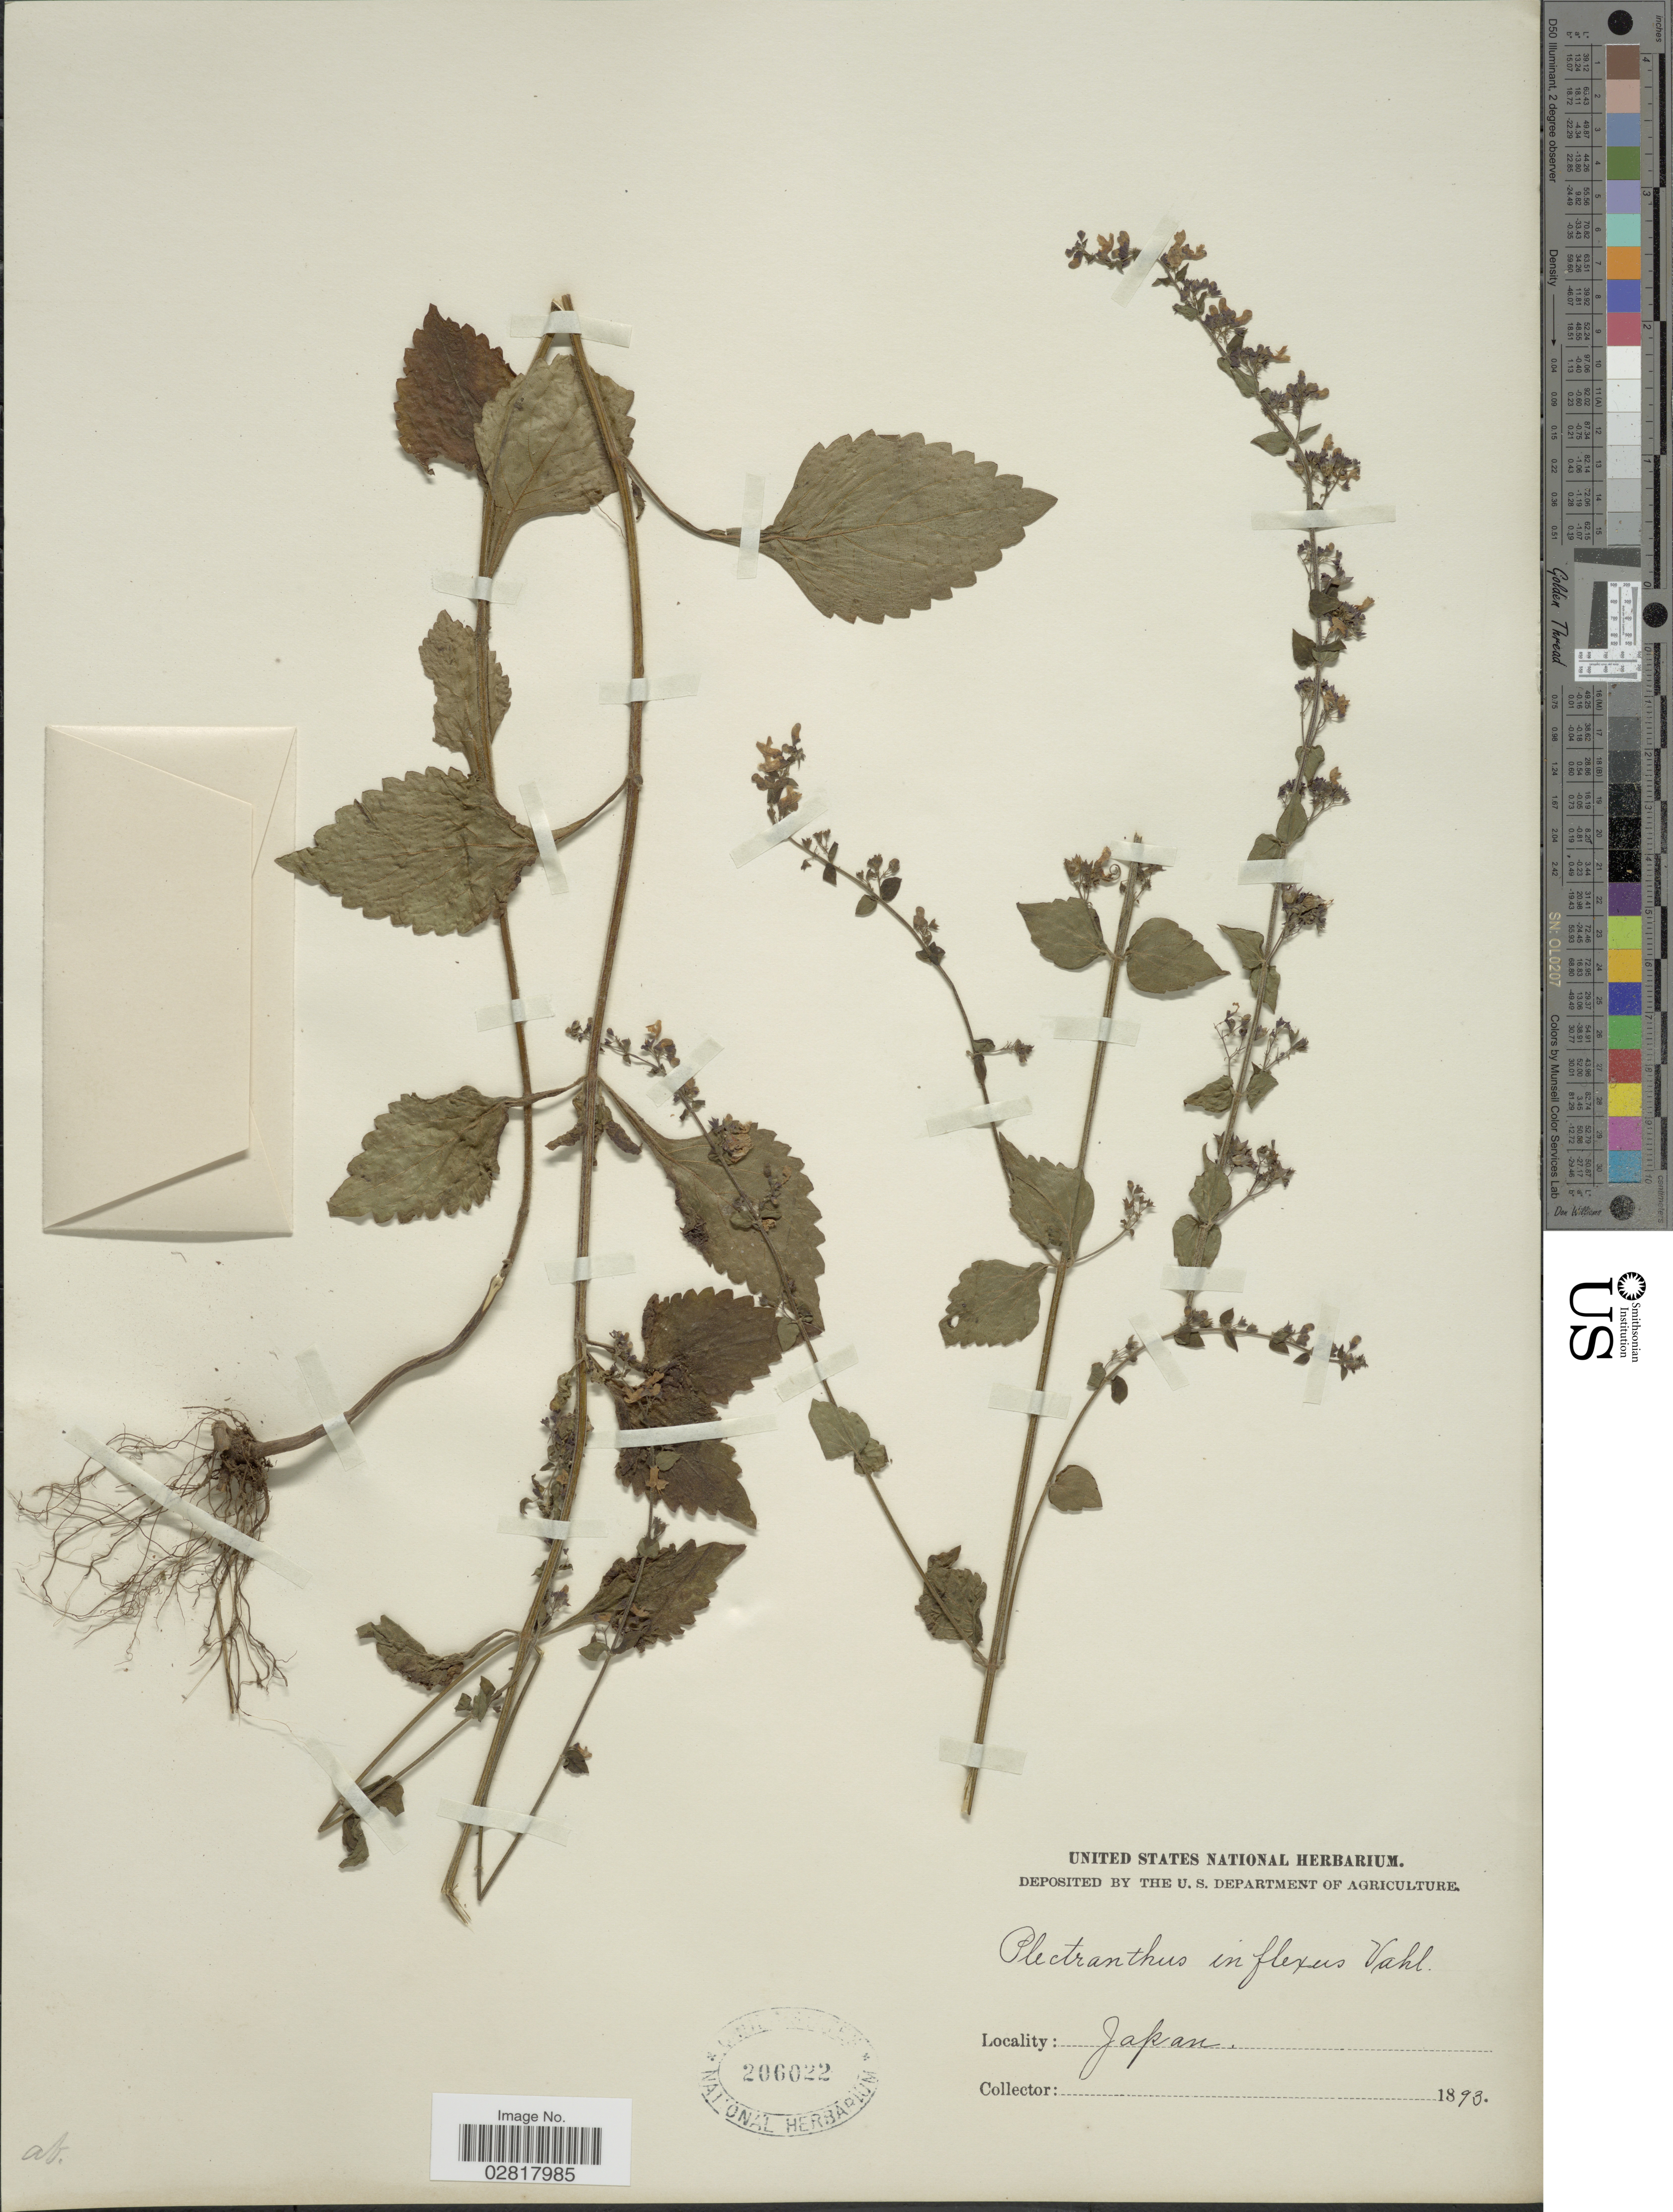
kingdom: Plantae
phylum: Tracheophyta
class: Magnoliopsida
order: Lamiales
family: Lamiaceae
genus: Plectranthus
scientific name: Plectranthus inflexus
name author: (Thunb.) Vahl ex Benth.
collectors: ex herb. U. S. Department of Agriculture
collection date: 1893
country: Japan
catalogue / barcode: US 206022